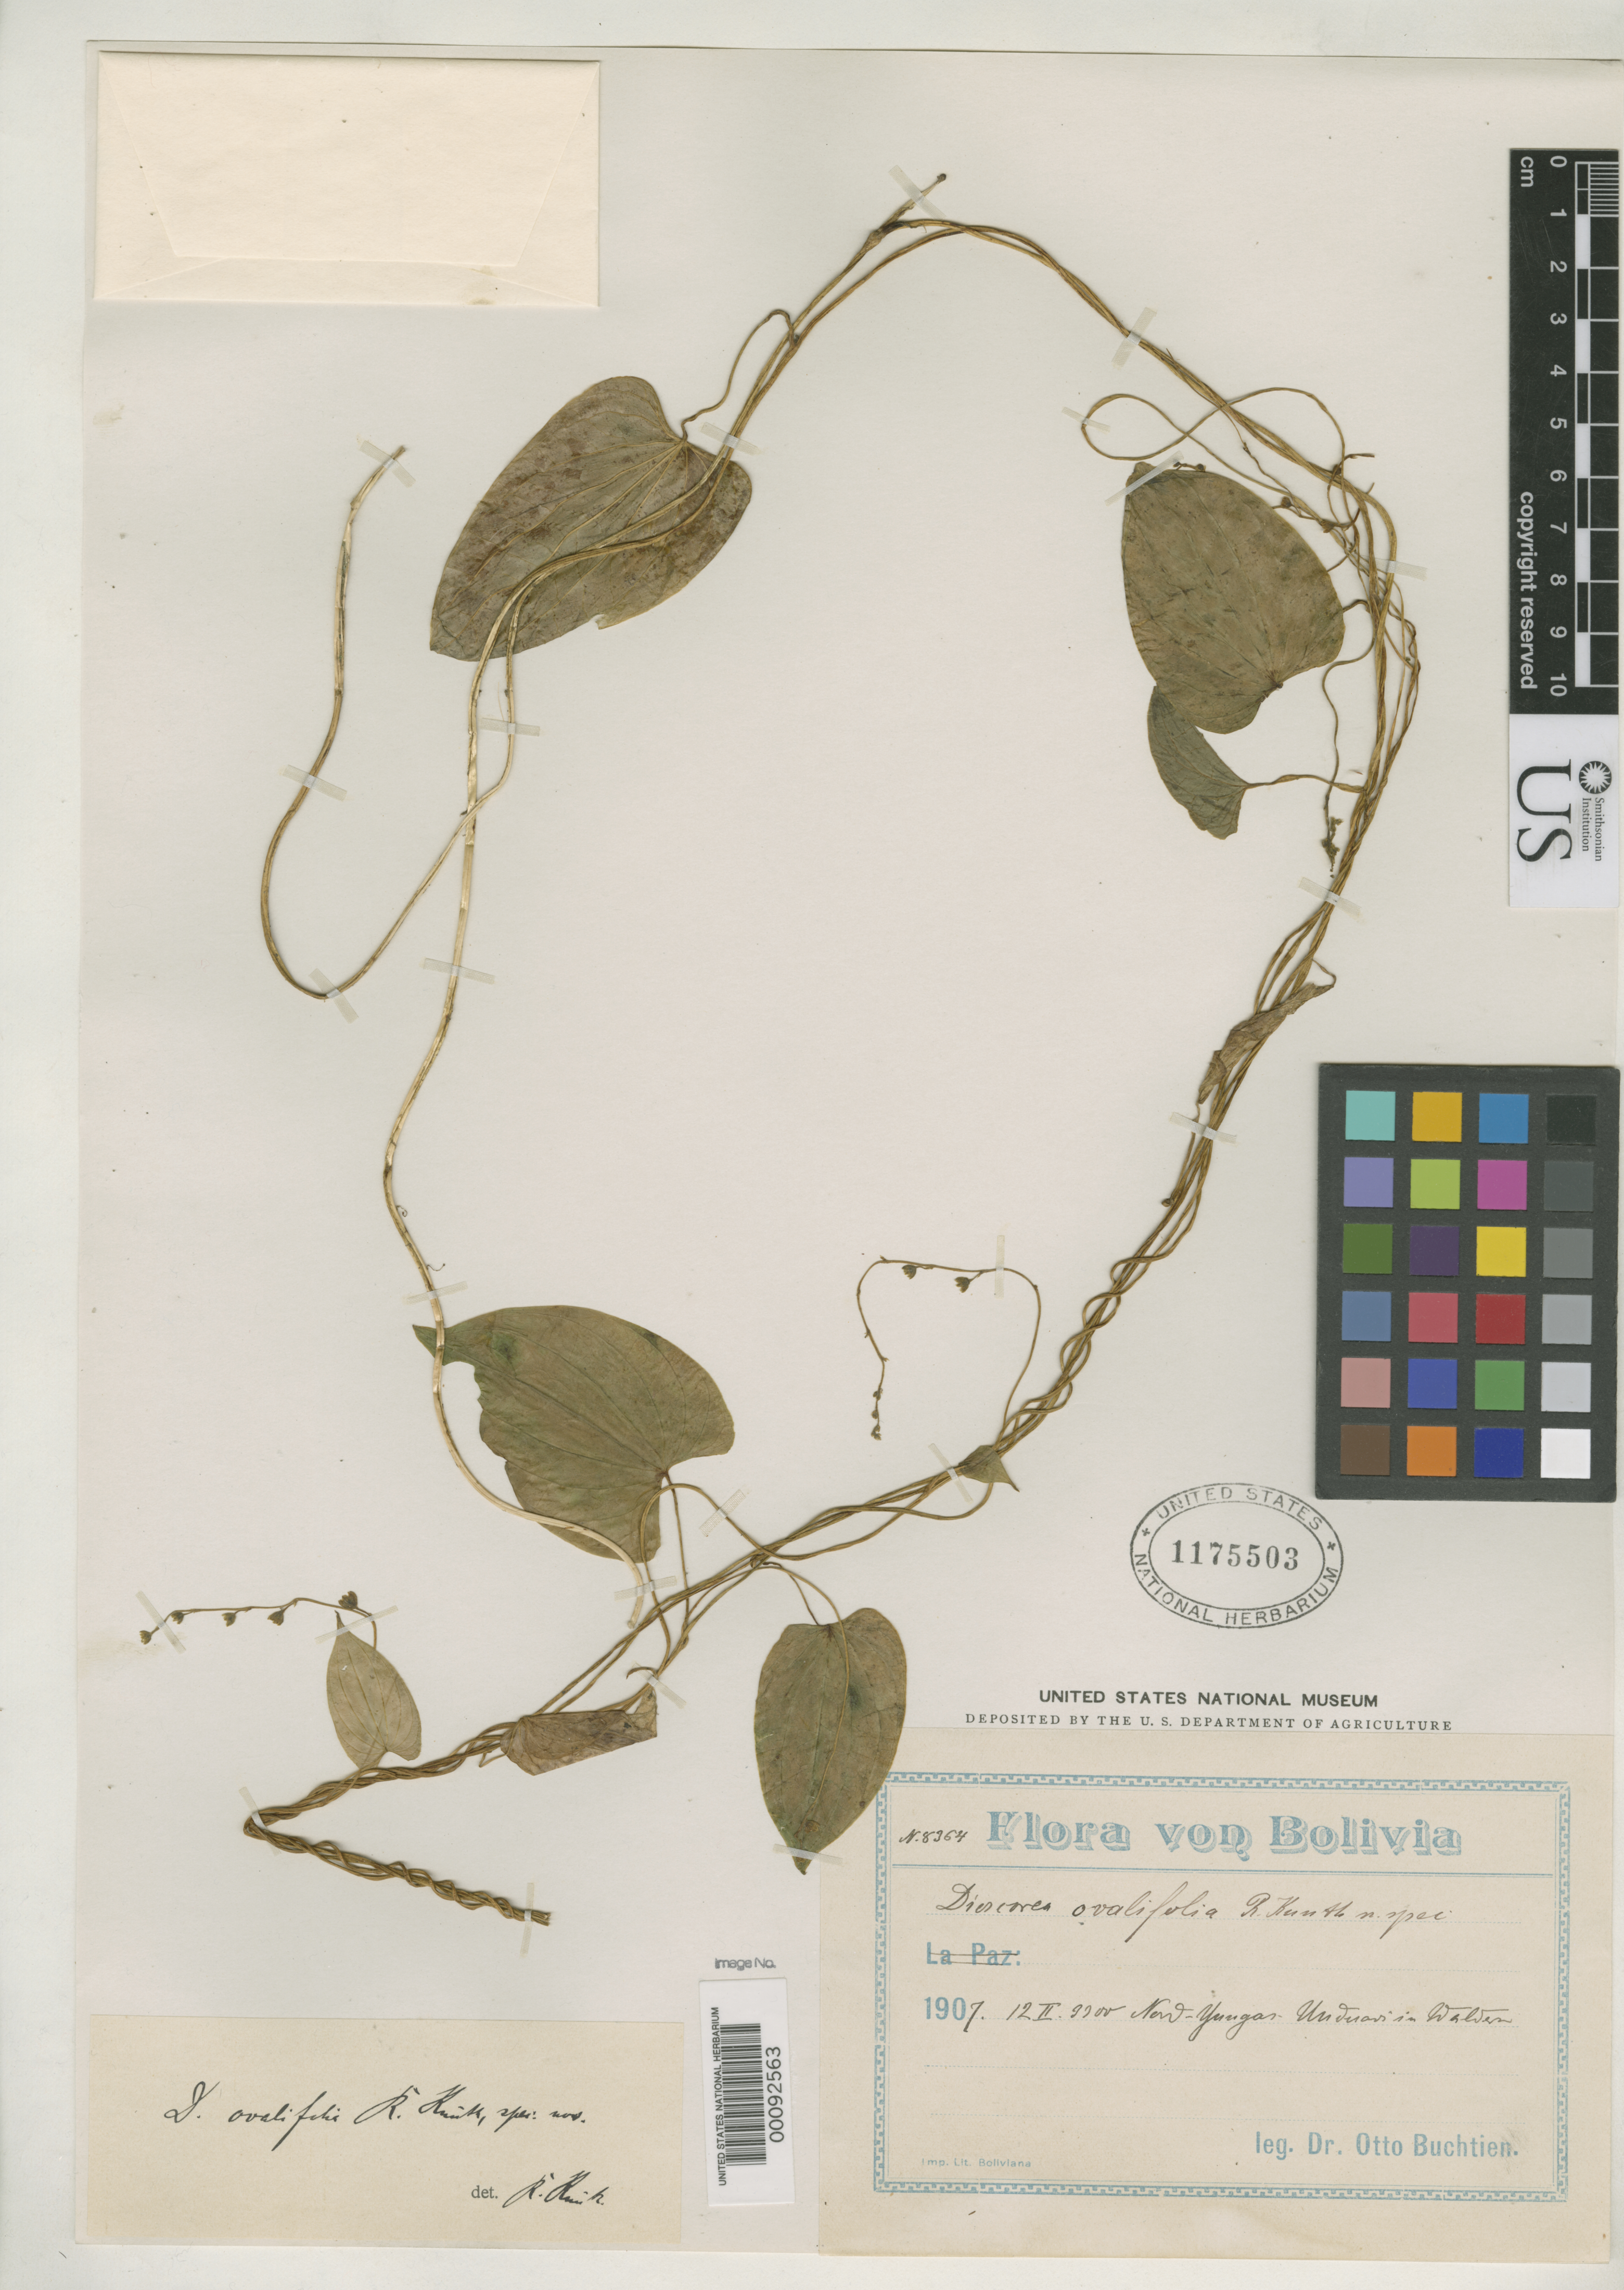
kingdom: Plantae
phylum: Tracheophyta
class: Liliopsida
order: Dioscoreales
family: Dioscoreaceae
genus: Dioscorea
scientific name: Dioscorea ovalifolia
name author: R. Knuth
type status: Isotype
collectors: O. Buchtien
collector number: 8364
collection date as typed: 12 Feb 1907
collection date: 1907-02-12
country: Bolivia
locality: Nord-Yungas, Unduavi.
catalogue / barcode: US 1175503